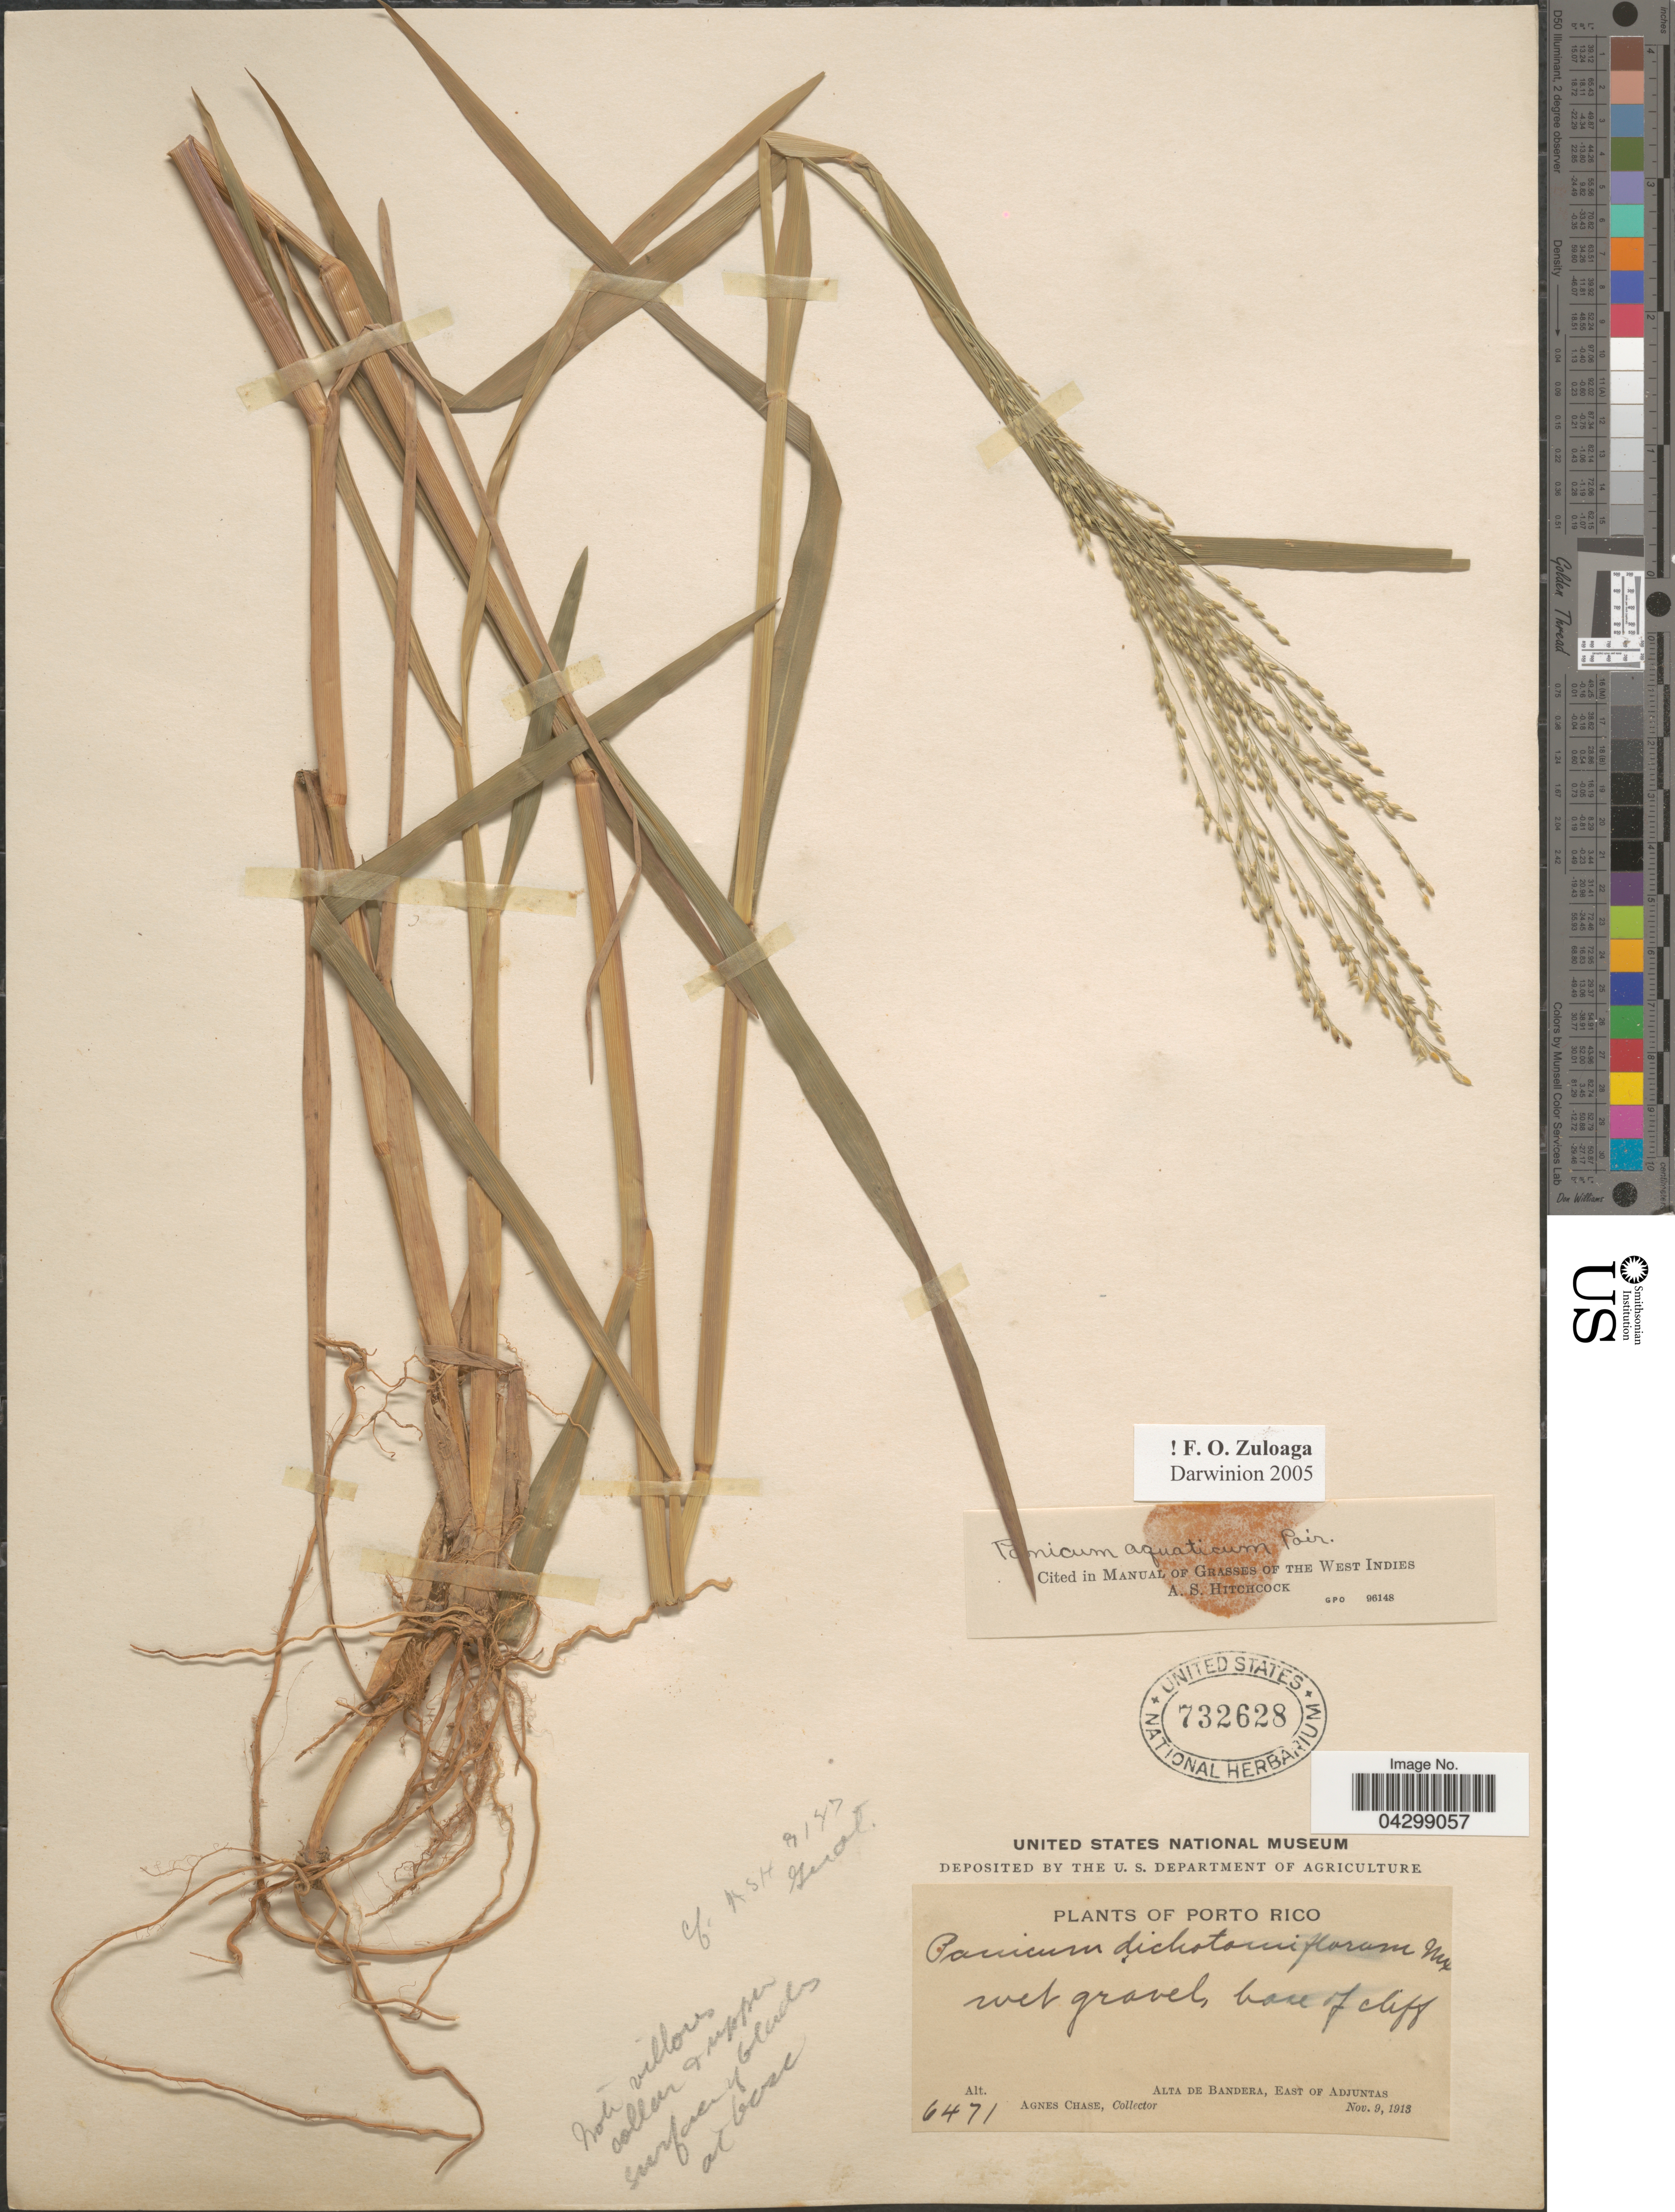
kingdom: Plantae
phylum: Tracheophyta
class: Liliopsida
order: Poales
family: Poaceae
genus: Panicum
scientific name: Panicum aquaticum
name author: Poir.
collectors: A. Chase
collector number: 6471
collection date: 1913-11-09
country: Puerto Rico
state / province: Adjuntas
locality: Porto Rico. Alta de Bandera, East of Adjuntas.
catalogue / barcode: US 732628